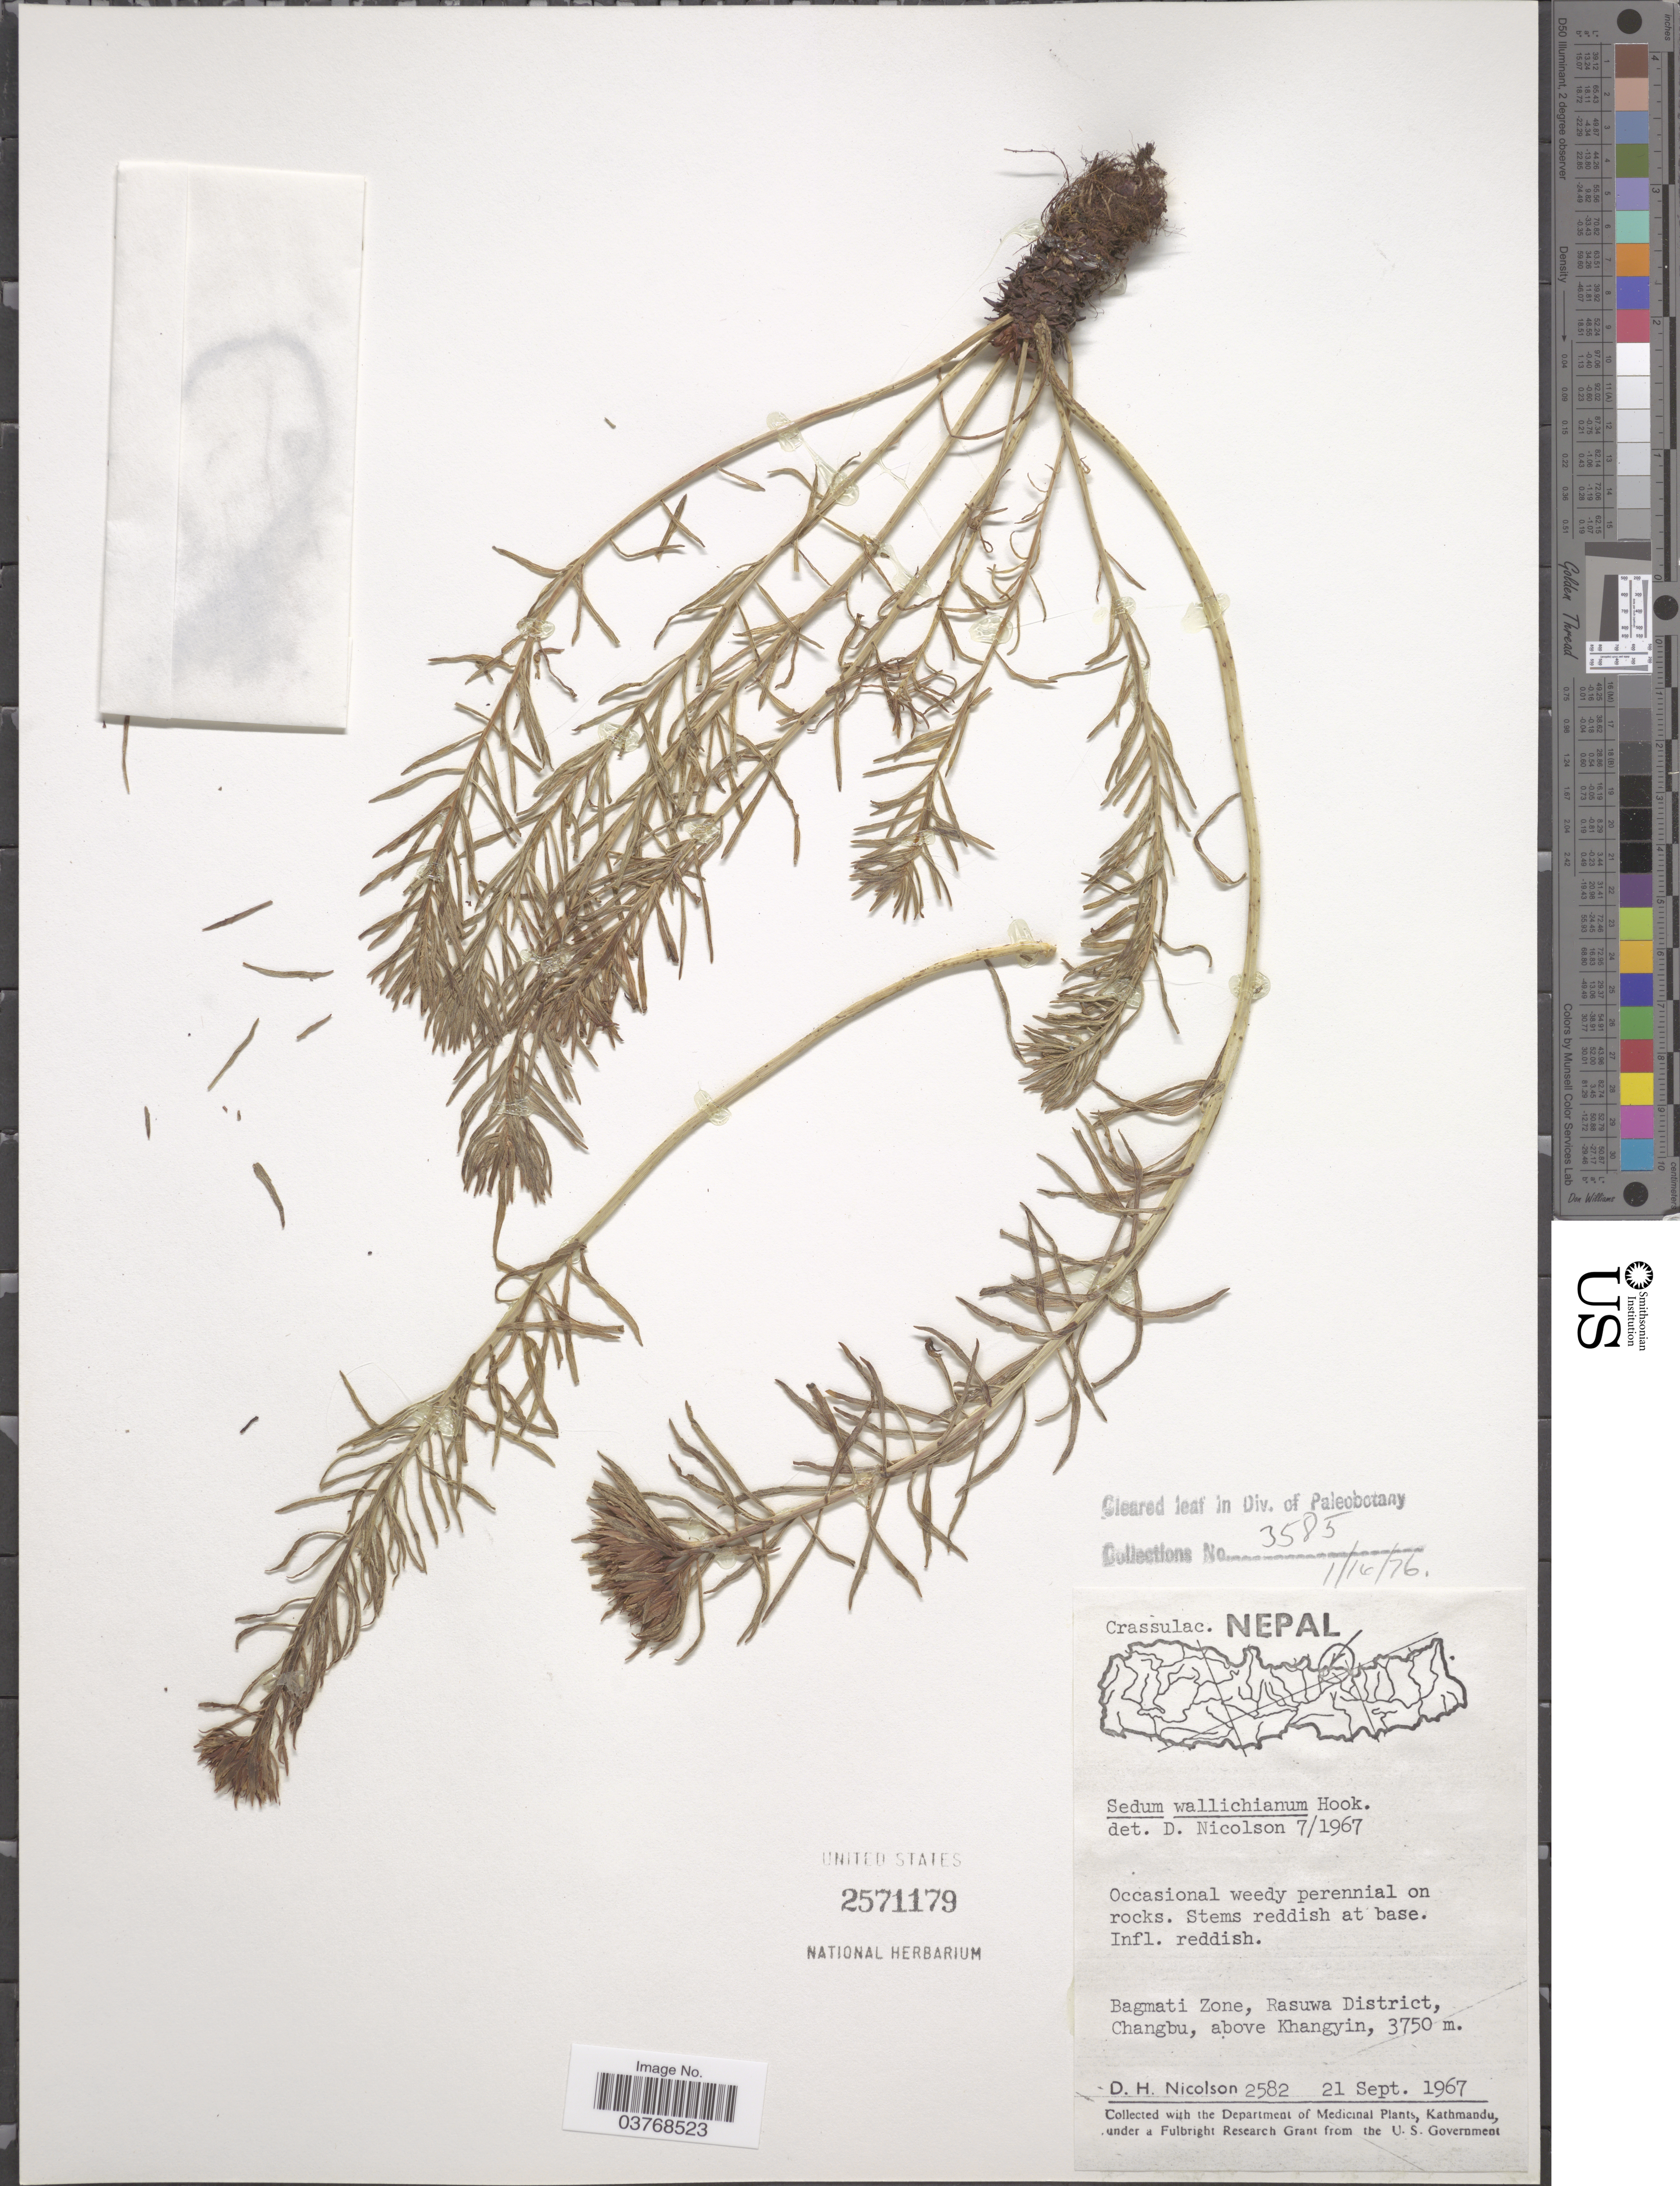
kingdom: Plantae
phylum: Tracheophyta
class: Magnoliopsida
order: Saxifragales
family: Crassulaceae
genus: Rhodiola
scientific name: Rhodiola wallichiana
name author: (Hook.) S.H. Fu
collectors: D. H. Nicolson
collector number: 2582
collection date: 1967-09-21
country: Nepal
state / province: Bagmati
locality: Bagmati Zone, Rasuwa District, Changbu, above Khangyin.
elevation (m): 3750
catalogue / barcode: US 2571179